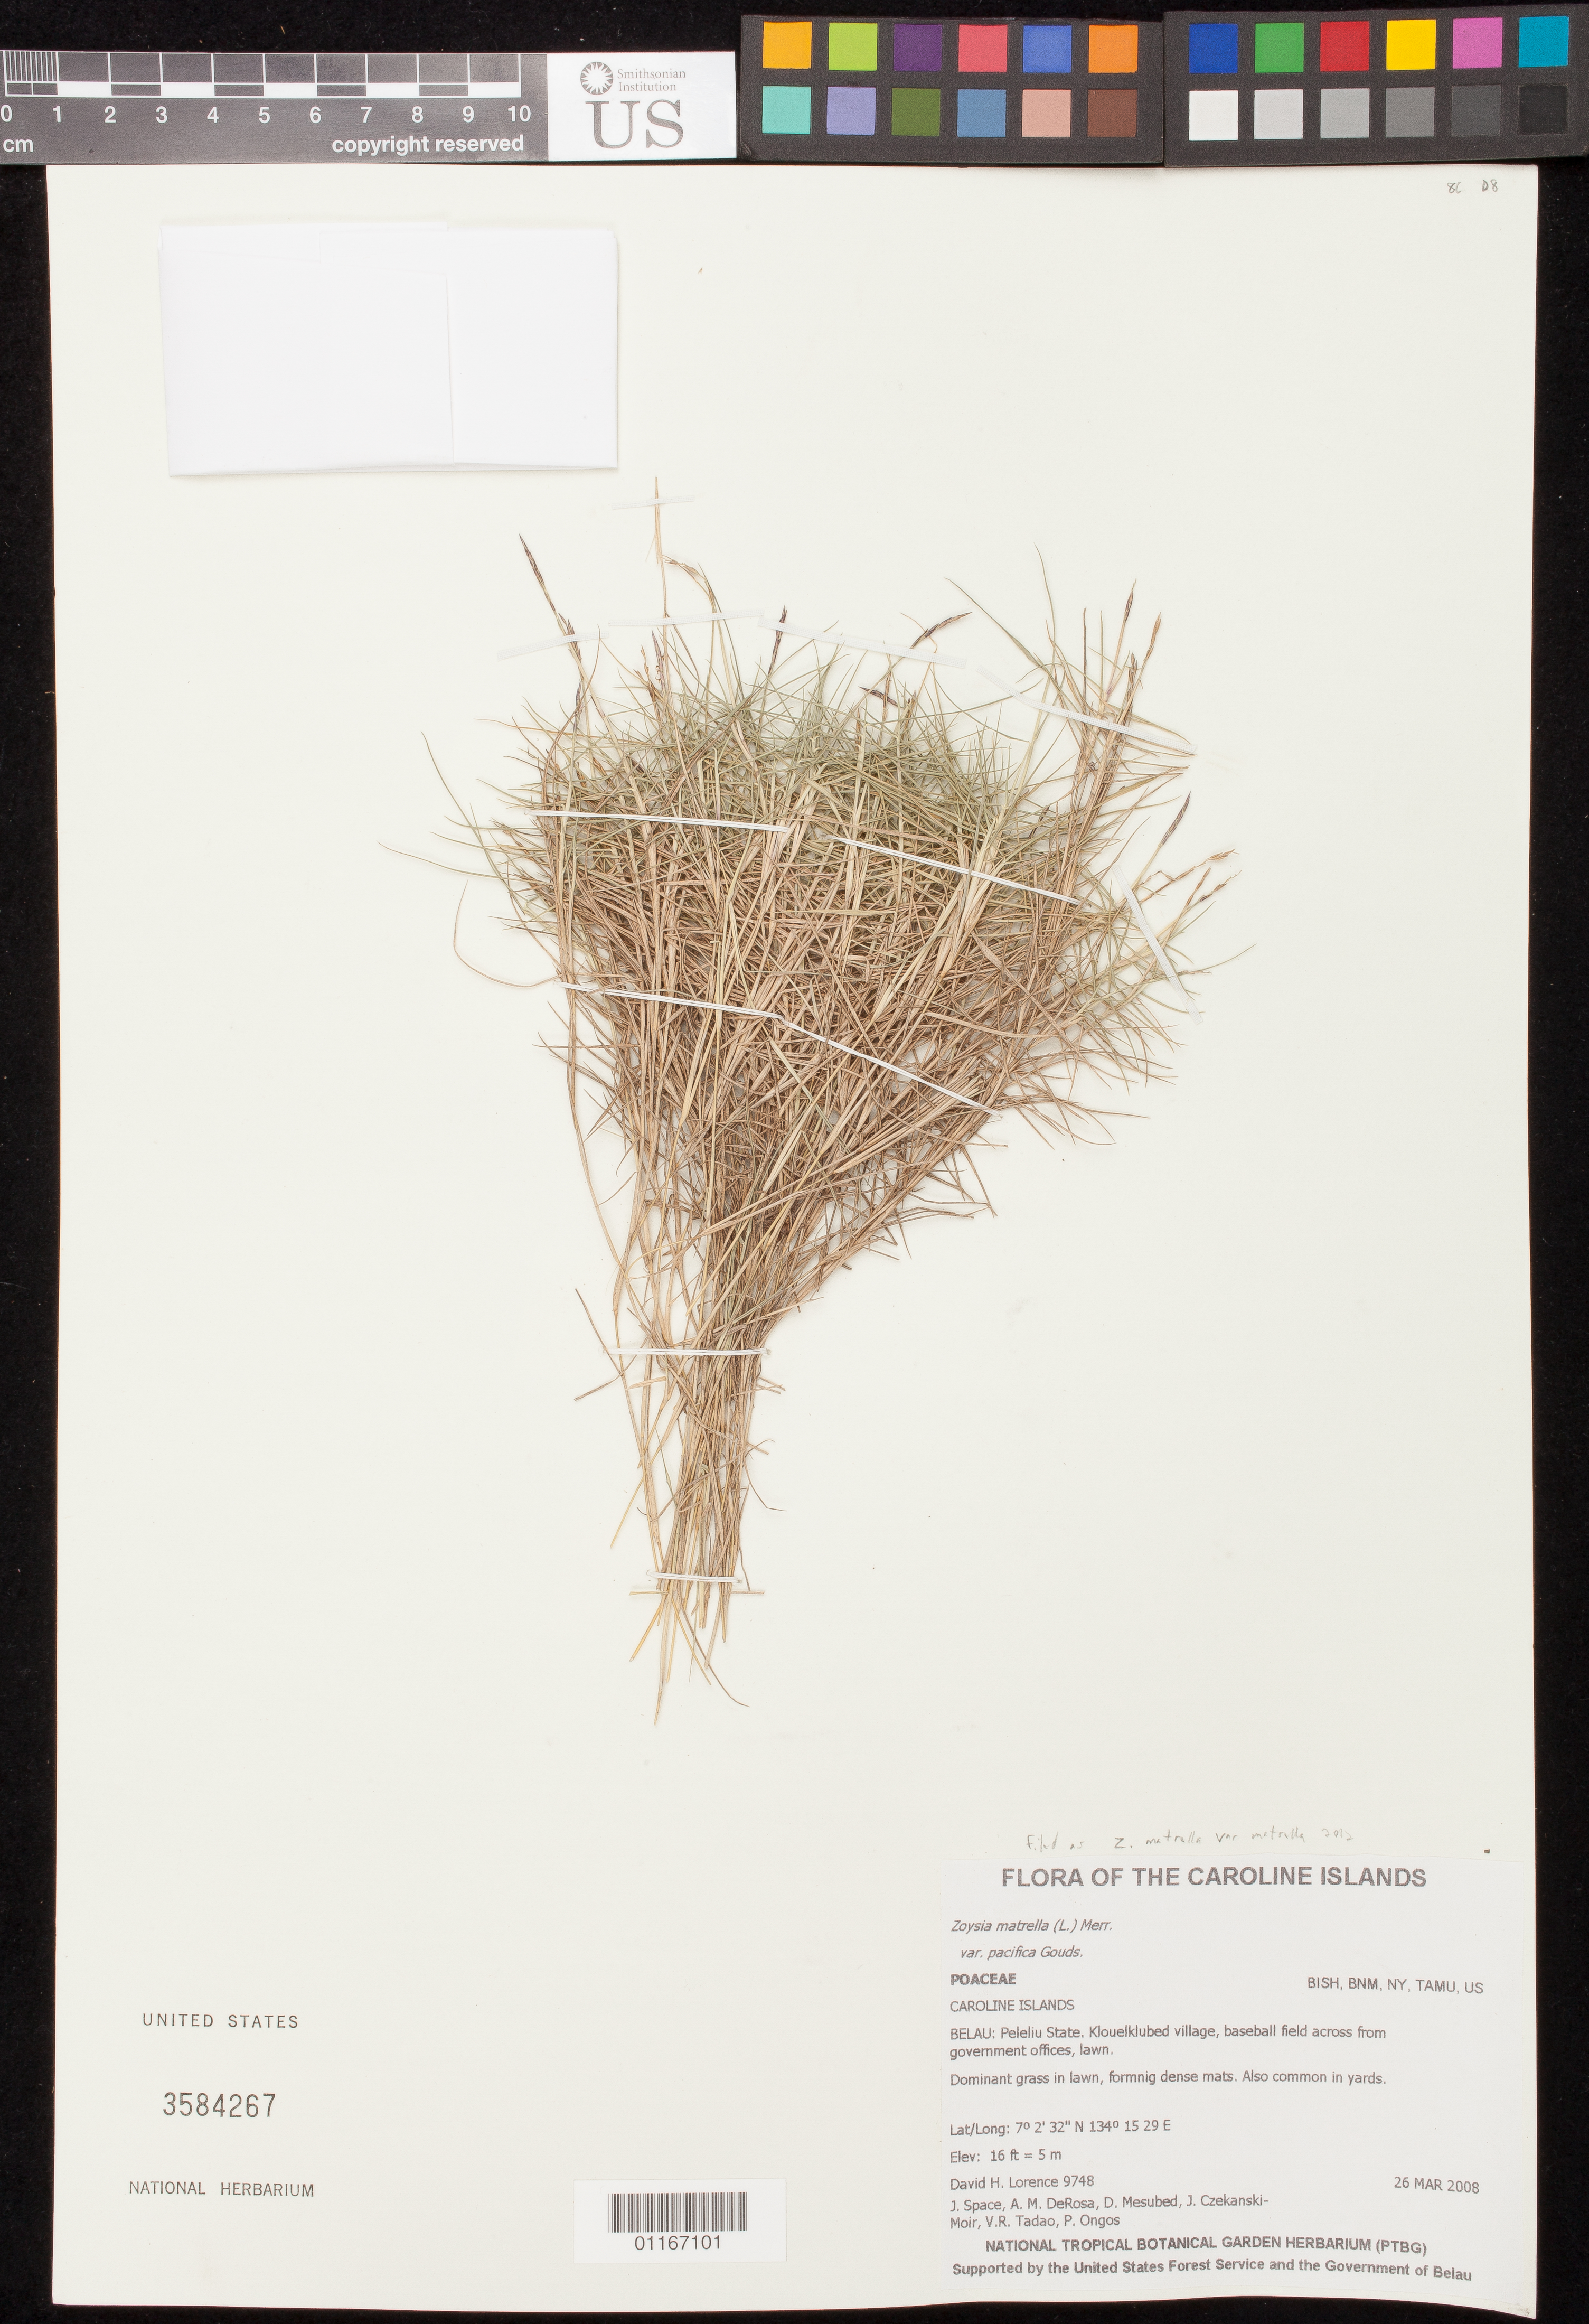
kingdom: Plantae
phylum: Tracheophyta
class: Liliopsida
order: Poales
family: Poaceae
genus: Zoysia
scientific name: Zoysia matrella var. matrella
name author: (L.) Merr.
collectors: D. Lorence, J. Space, D. Derosa, D. Mesubed, J. Czekanski-Moir, V. Tadao & P. Ongos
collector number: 9748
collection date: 2008-03-26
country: Palau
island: Beliliou [Peleliu]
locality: Caroline Islands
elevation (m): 5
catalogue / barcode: US 3584267